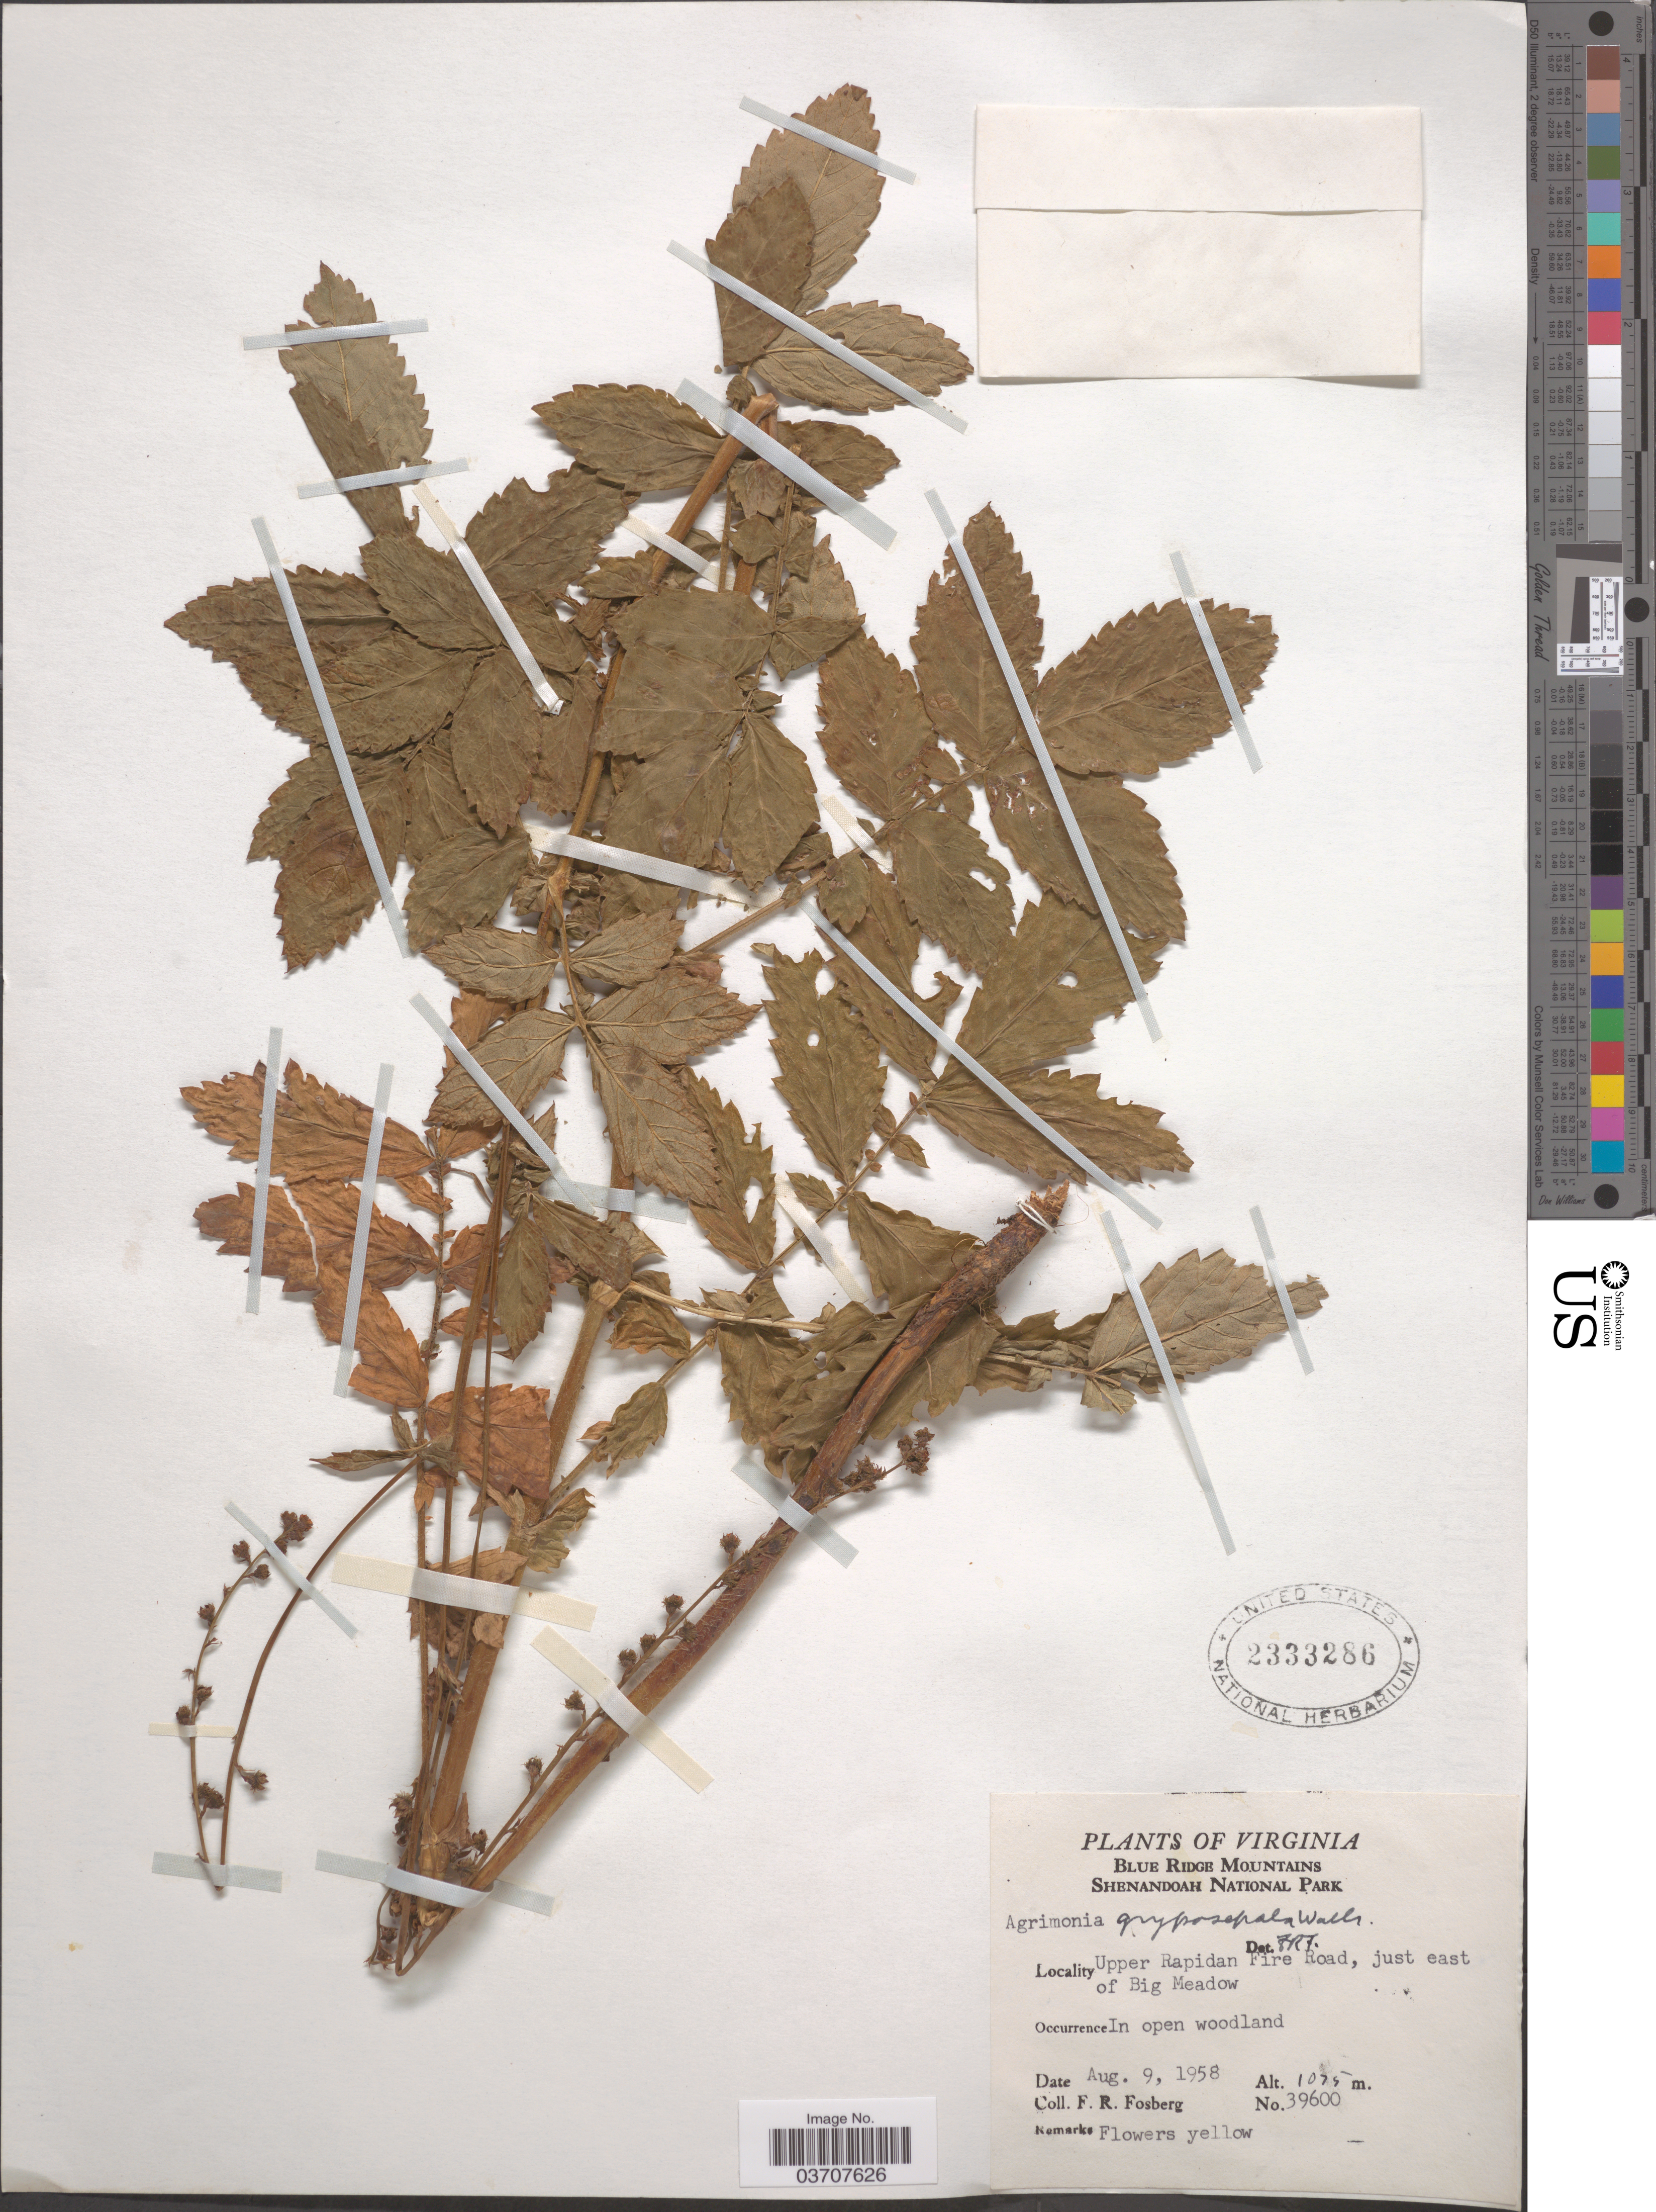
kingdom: Plantae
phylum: Tracheophyta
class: Magnoliopsida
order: Rosales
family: Rosaceae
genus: Agrimonia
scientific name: Agrimonia gryposepala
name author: Wallr.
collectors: F. R. Fosberg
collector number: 39600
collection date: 1958-08-09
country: United States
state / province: Virginia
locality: Blue Ridge Mountains. Shenandoah National Park. Upper Rapidan Fire Road, just east of Big Meadow.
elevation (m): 1075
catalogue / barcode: US 2333286